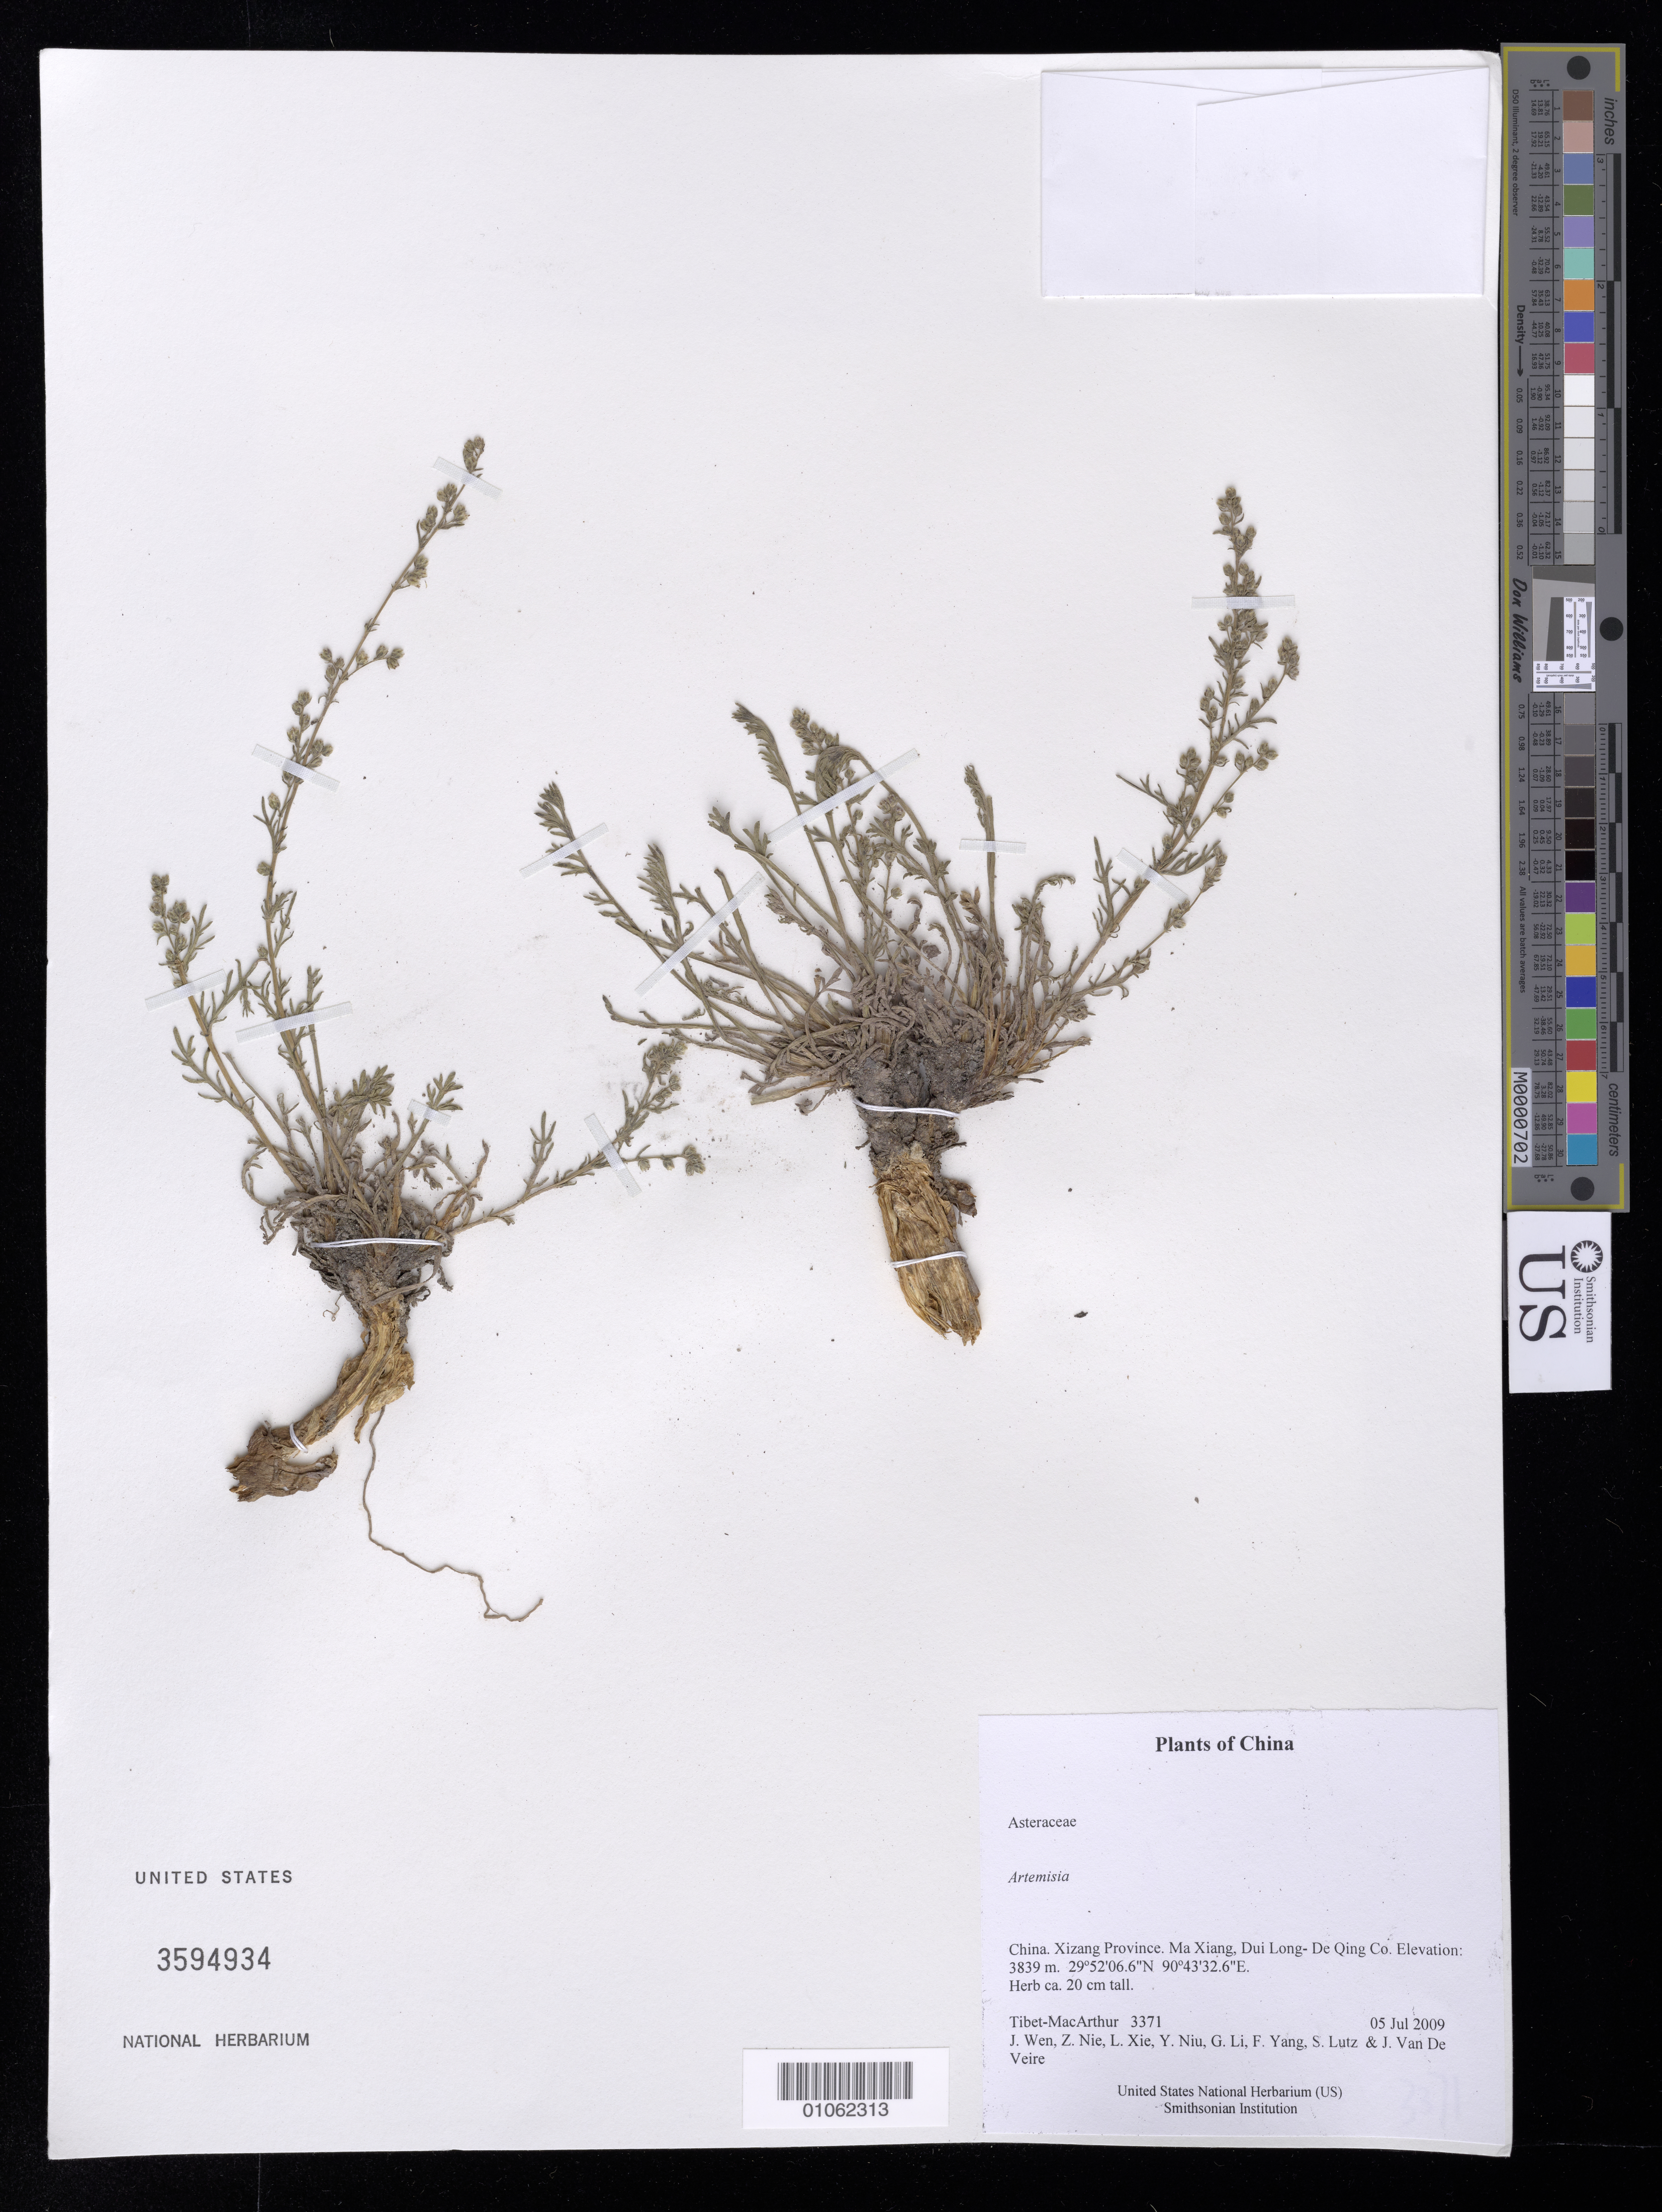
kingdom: Plantae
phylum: Tracheophyta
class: Magnoliopsida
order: Asterales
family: Asteraceae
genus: Artemisia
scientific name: Artemisia sp.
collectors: Tibet-MacArthur, J. Wen, Z. Nie, L. Xie, Y. Niu, G. Li, F. Yang, S. Lutz & J. Van De Veire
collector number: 3371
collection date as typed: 05 Jul 2009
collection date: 2009-07-05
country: China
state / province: Xizang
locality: Ma Xiang, Dui Long- De Qing Co.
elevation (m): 3839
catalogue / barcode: US 3594934